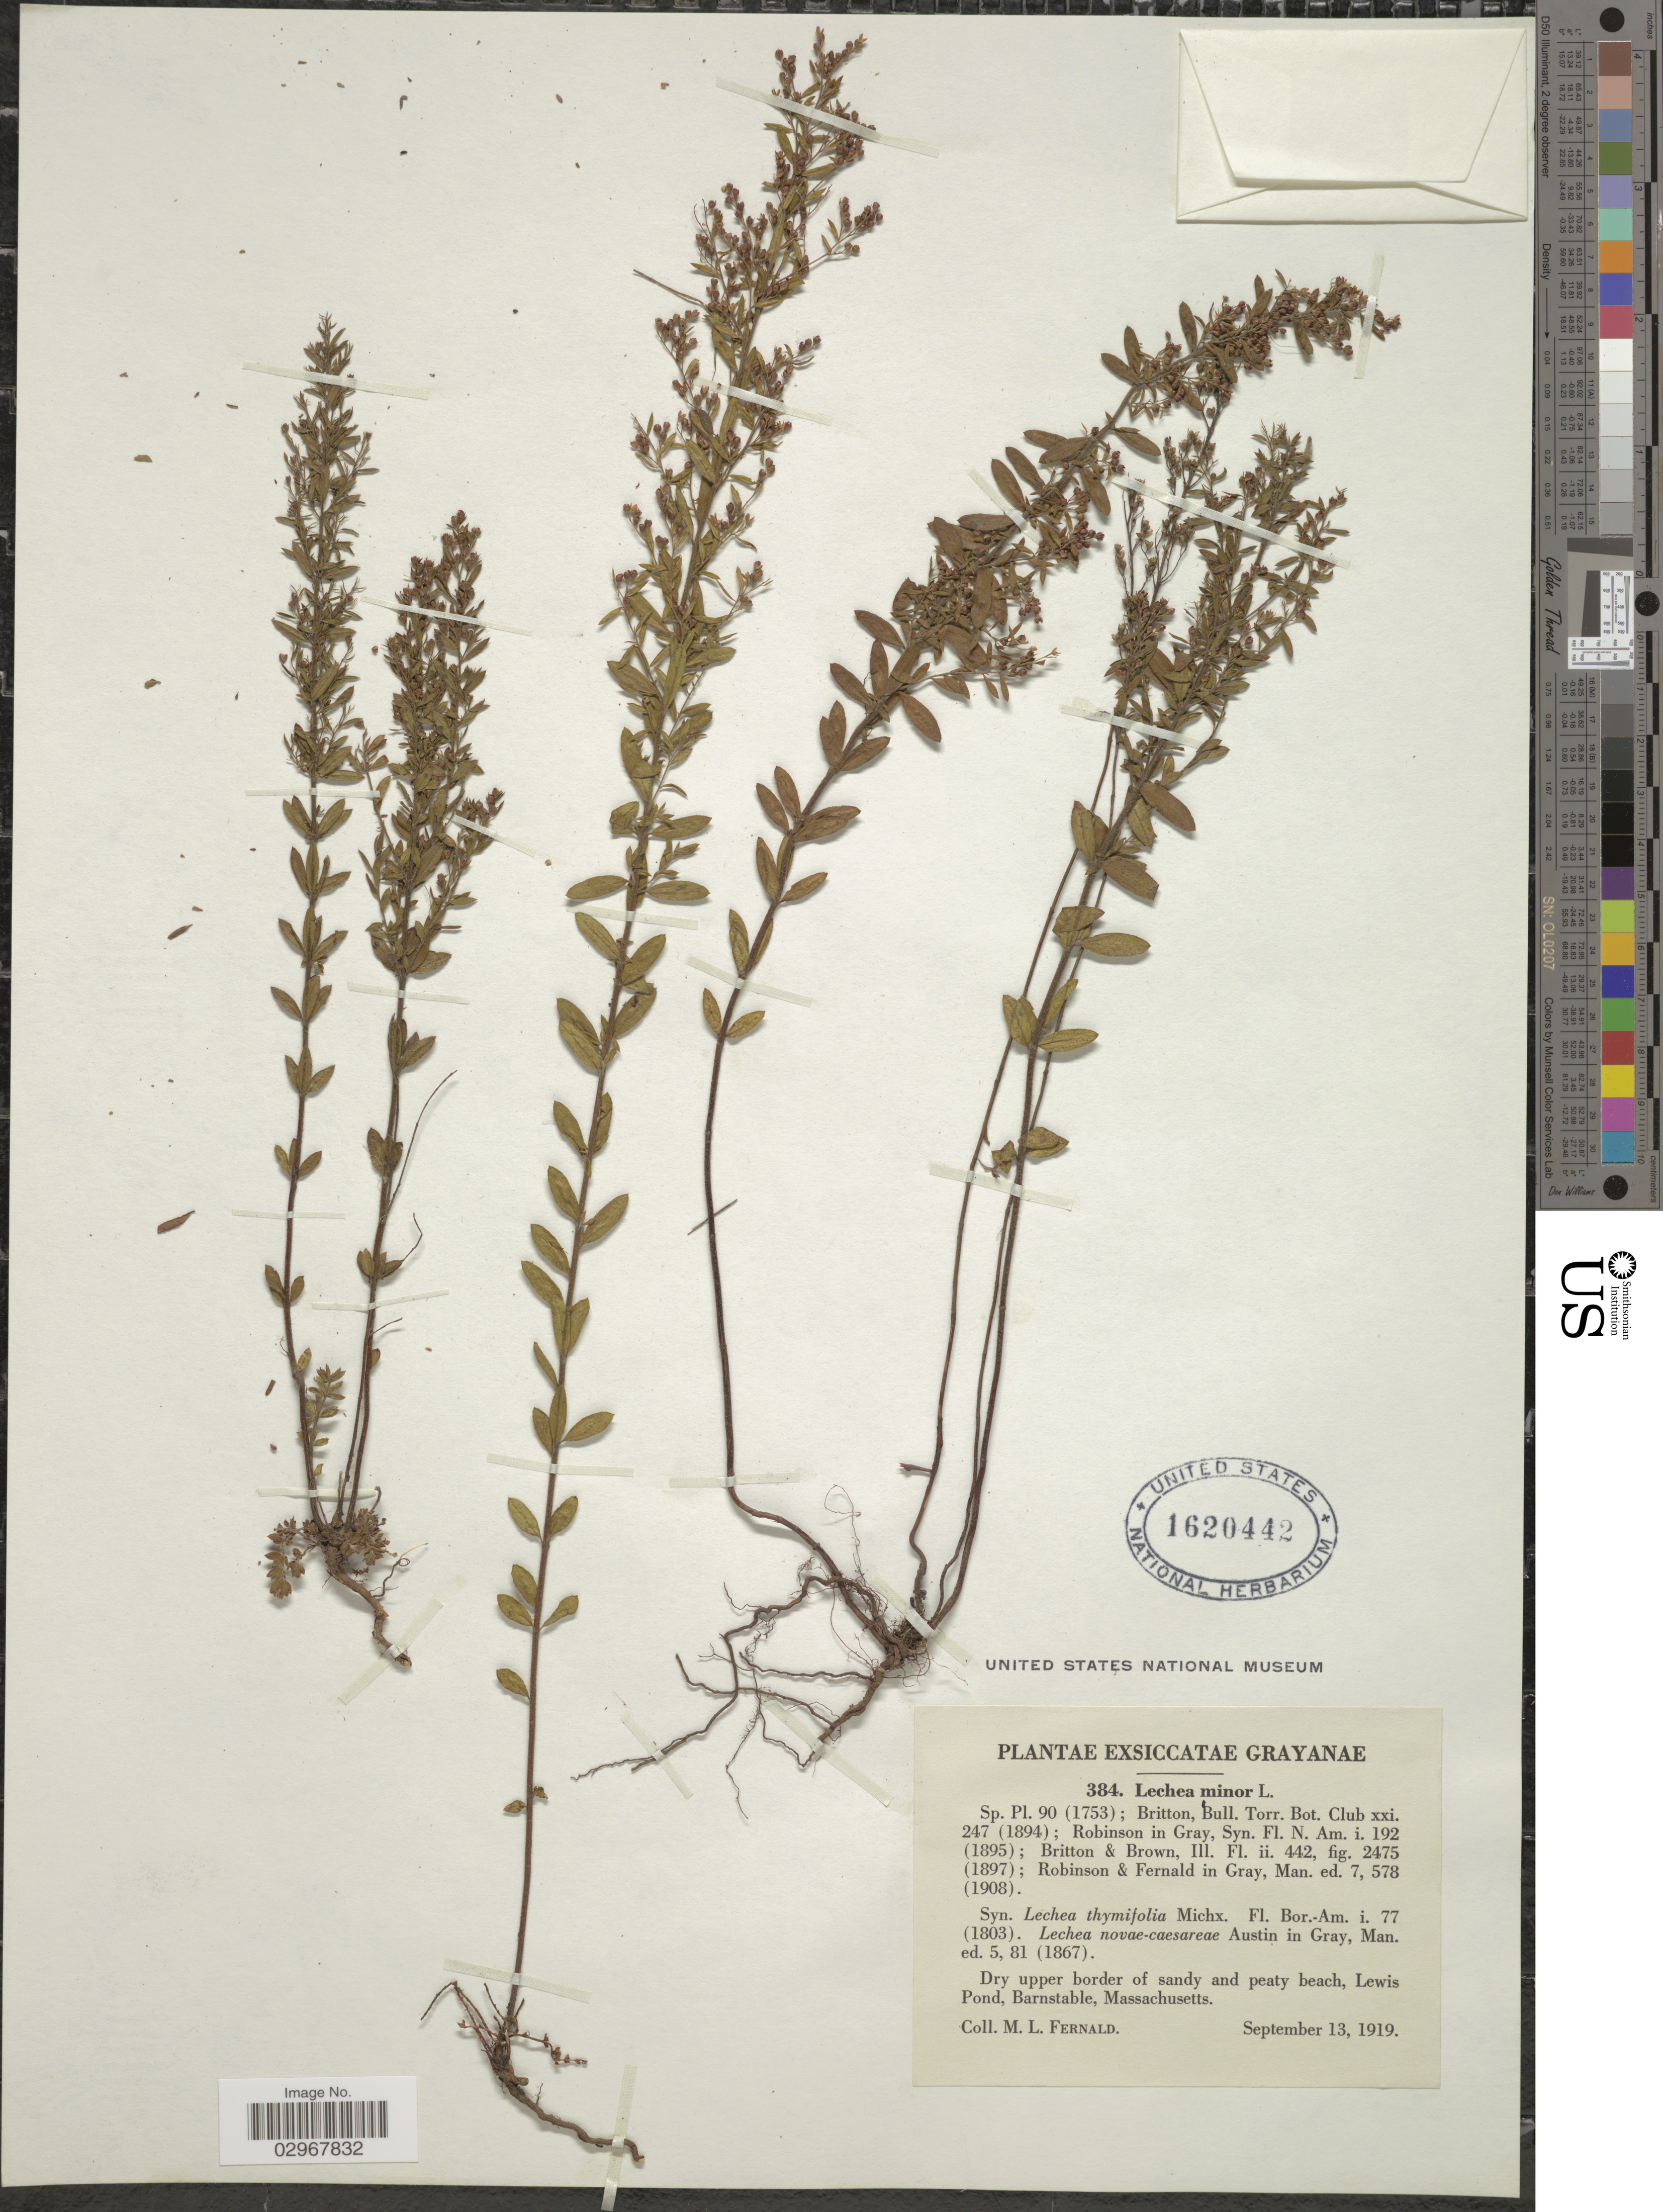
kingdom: Plantae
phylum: Tracheophyta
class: Magnoliopsida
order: Malvales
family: Cistaceae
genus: Lechea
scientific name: Lechea minor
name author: L.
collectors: M. L. Fernald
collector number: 384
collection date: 1919-09-13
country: United States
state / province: Massachusetts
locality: Dry upper border of sandy and peaty beach, Lewis Pond, Barnstable.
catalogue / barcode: US 1620442